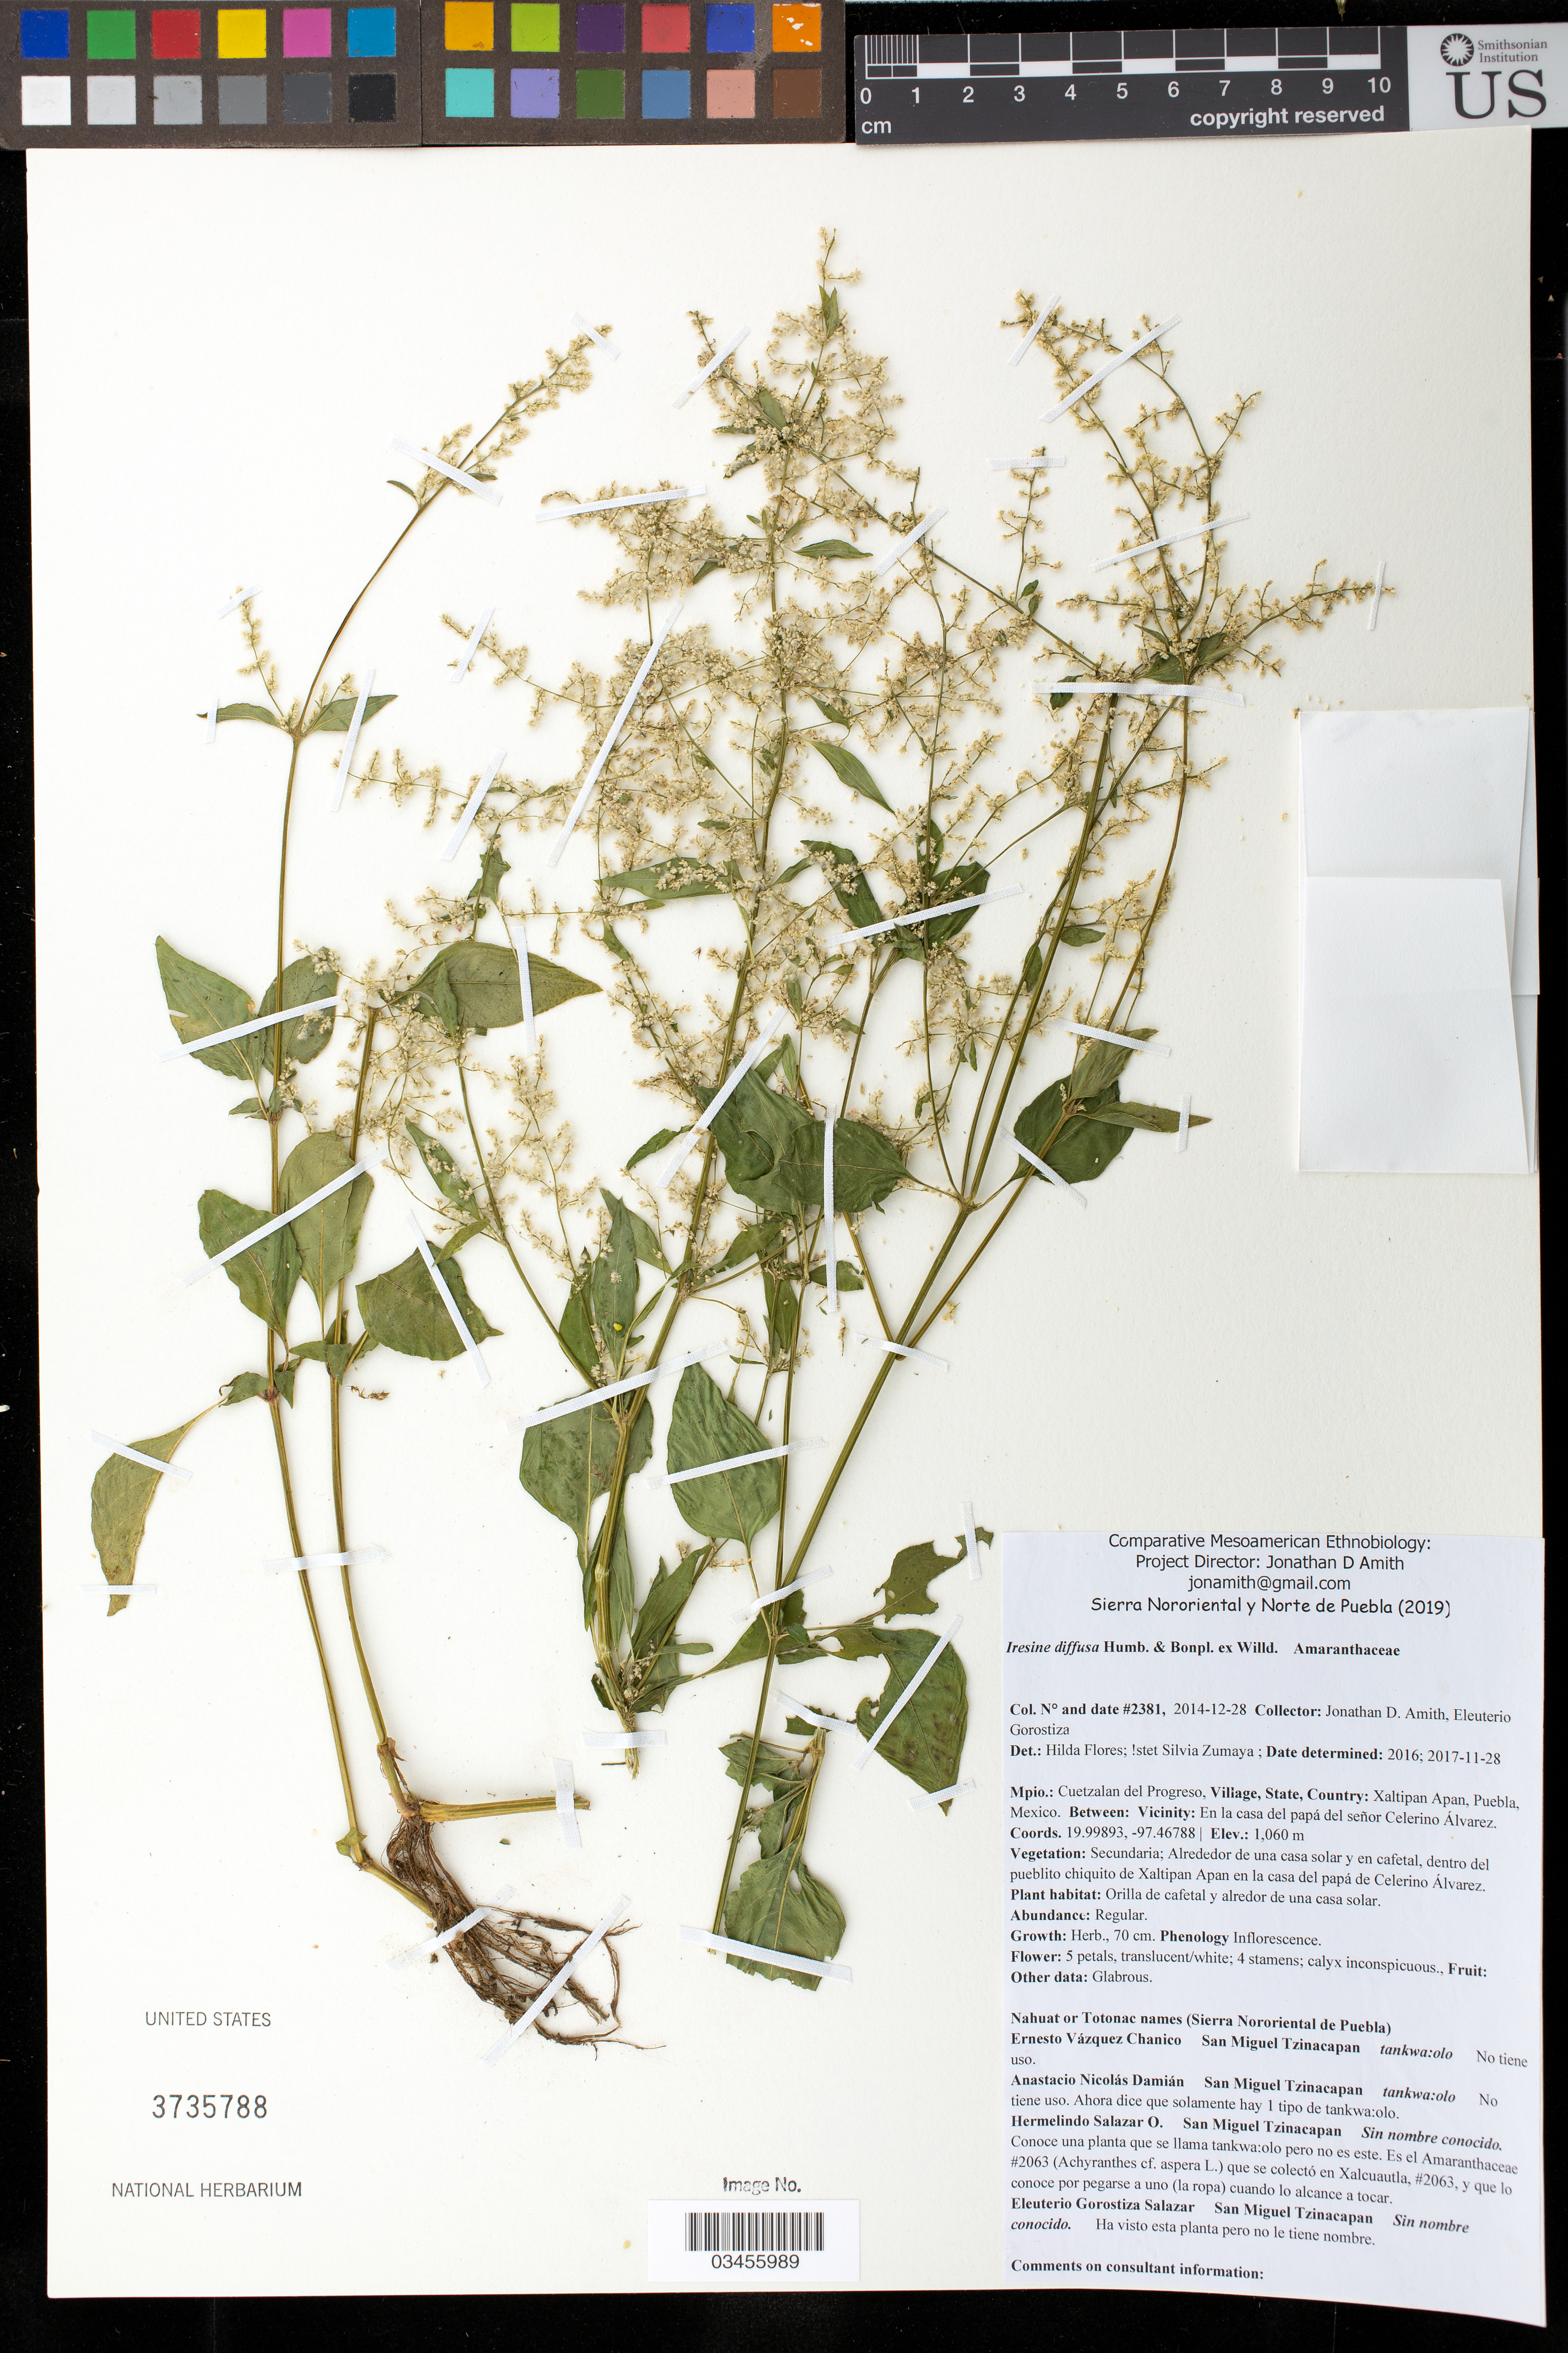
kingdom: Plantae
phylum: Tracheophyta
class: Magnoliopsida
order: Caryophyllales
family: Amaranthaceae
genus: Iresine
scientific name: Iresine diffusa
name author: Humb. & Bonpl. ex Willd.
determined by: Flores, H.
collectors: J. D. Amith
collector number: JDA_02381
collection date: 2014-12-28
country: México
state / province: Puebla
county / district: Cuetzalan del Progreso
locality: PUEBLO: Xaltipan Apan; LOCALIDAD EXACTA: En la casa del papá del señor Celerino Álvarez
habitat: VEGETACIÓN y HABITAT: Alrededor de una casa solar y en cafetal, dentro del pueblito chiquito de Xaltipan Apan en la casa del papá de Celerino Álvarez. | Orilla de cafetal y alredor de una casa solar.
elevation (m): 1060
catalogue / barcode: US 3735788